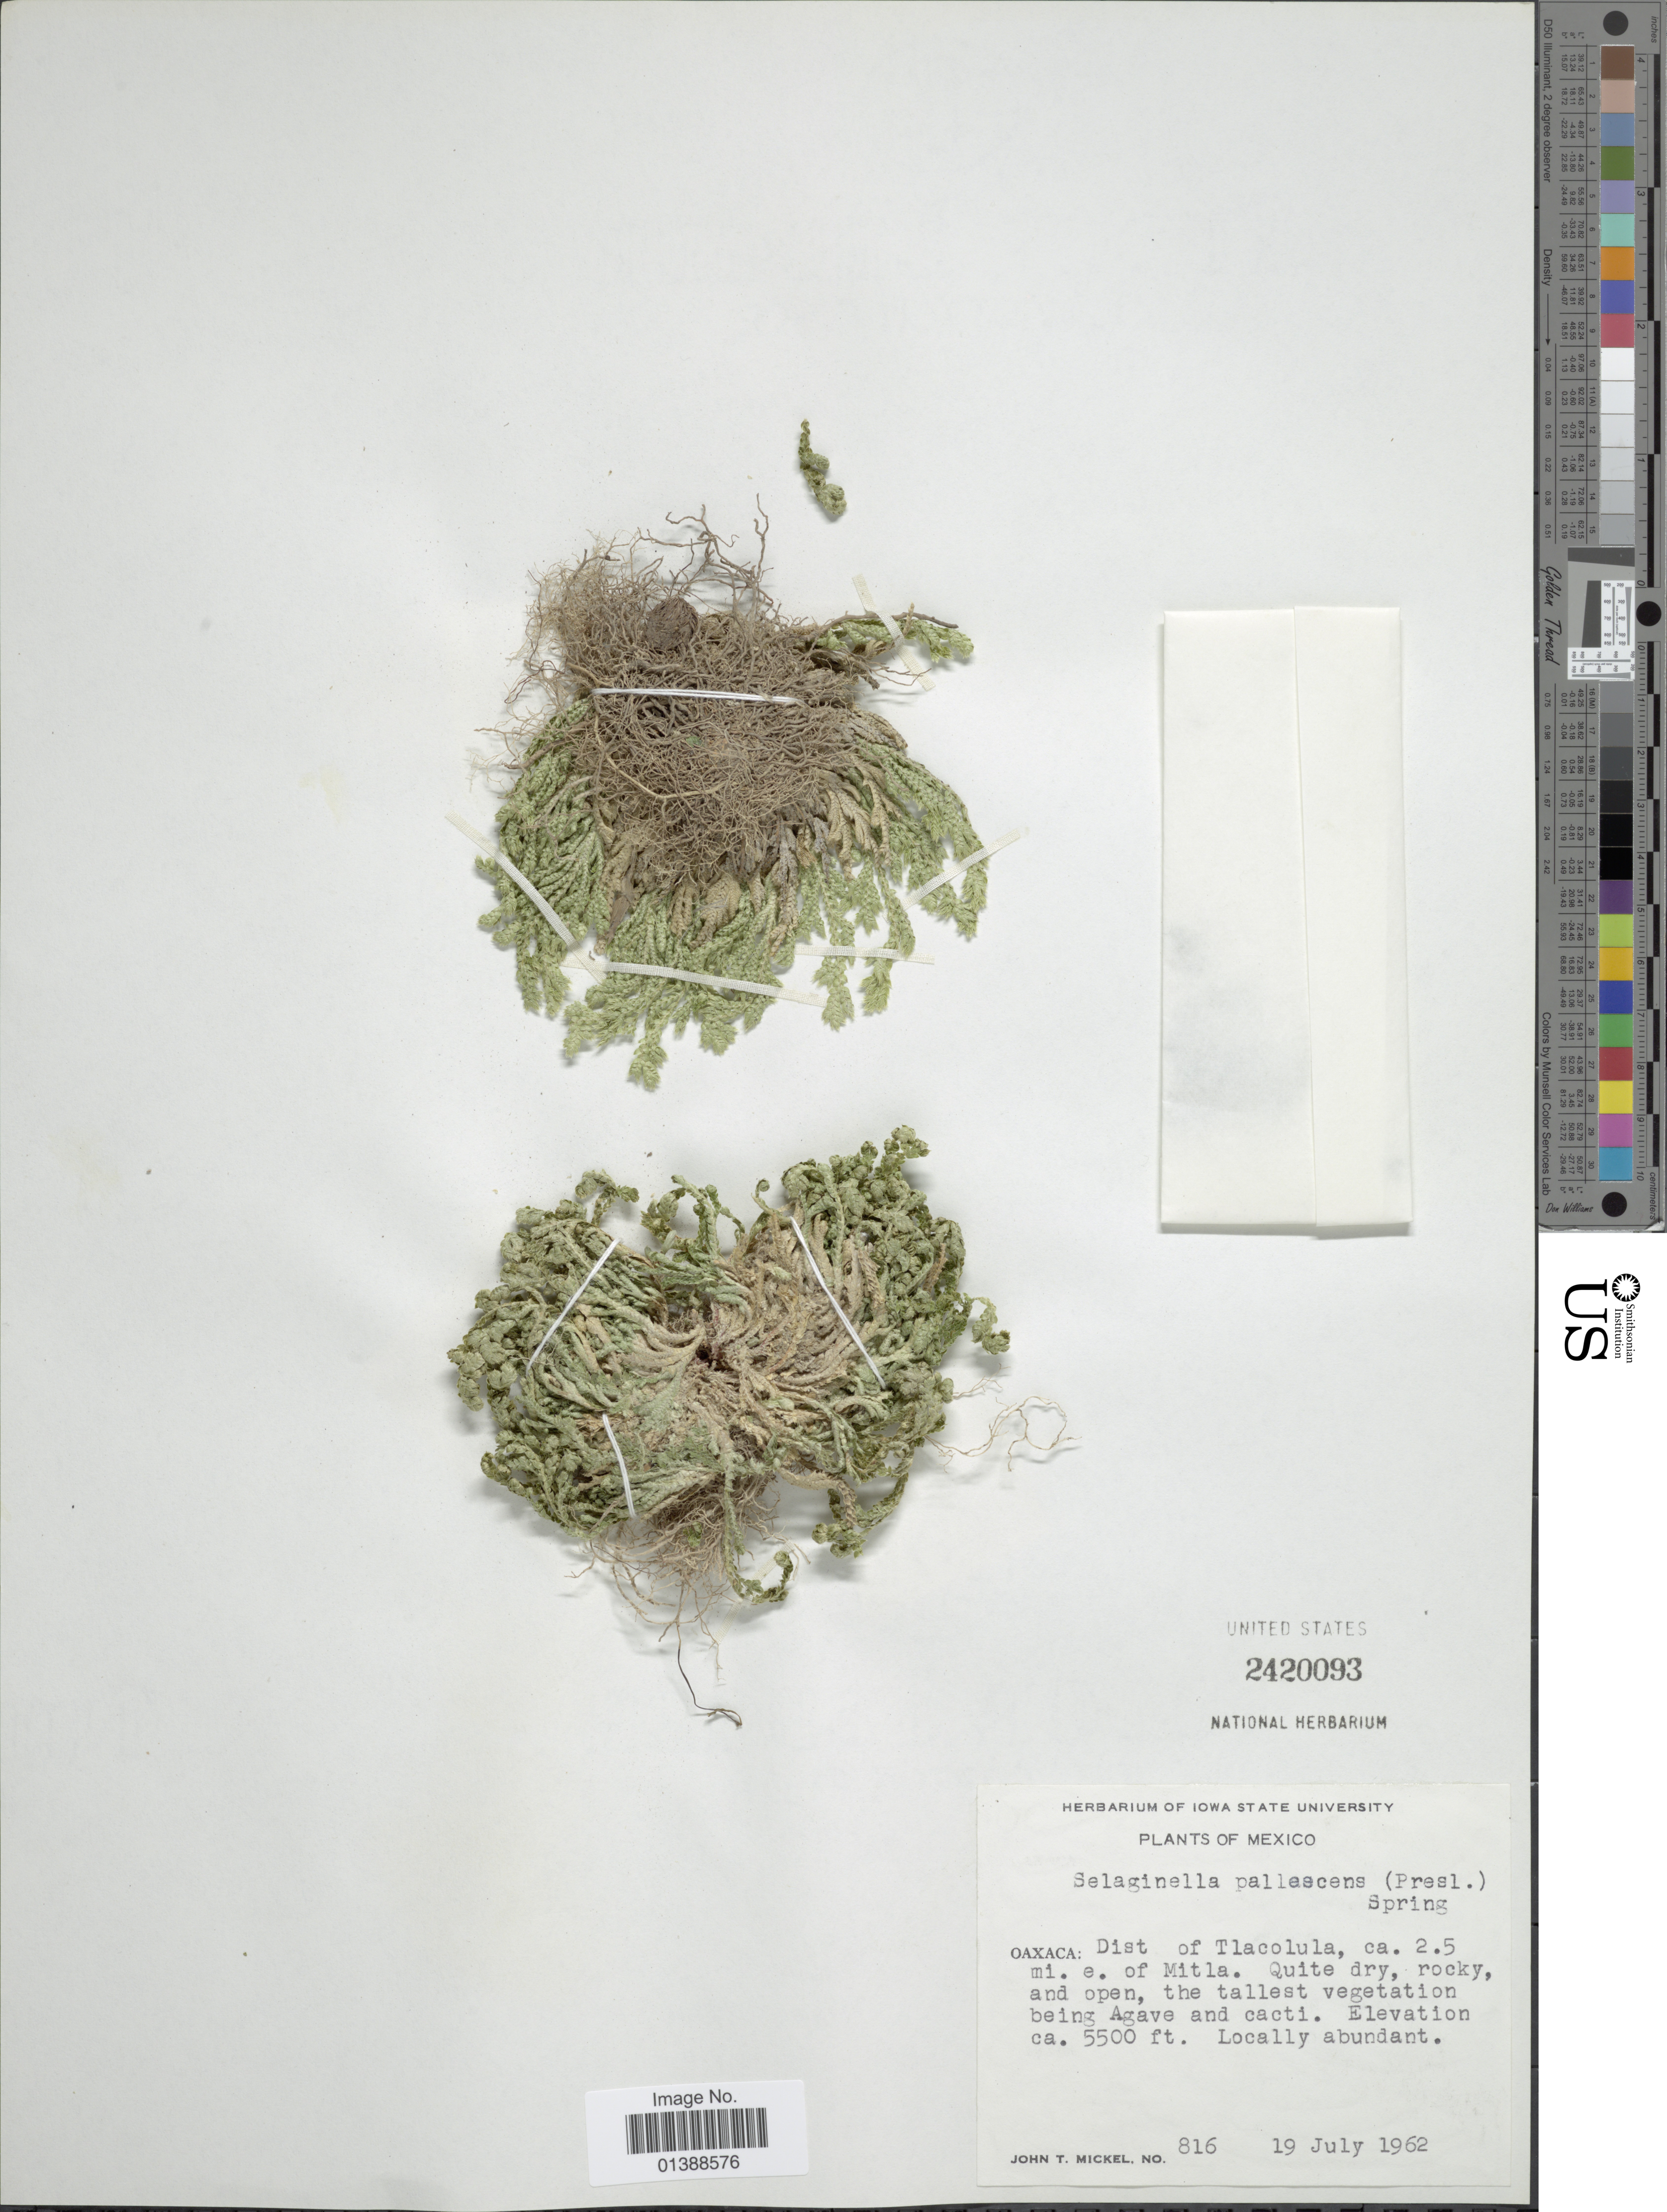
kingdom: Plantae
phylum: Tracheophyta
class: Lycopodiopsida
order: Selaginellales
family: Selaginellaceae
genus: Selaginella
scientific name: Selaginella pallescens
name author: (C. Presl) Spring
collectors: J. T. Mickel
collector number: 816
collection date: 1962-07-19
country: Mexico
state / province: Oaxaca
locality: Dist of Tlacolula, ca 2.5 mi. e of Mitla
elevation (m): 1676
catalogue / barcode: US 2420093